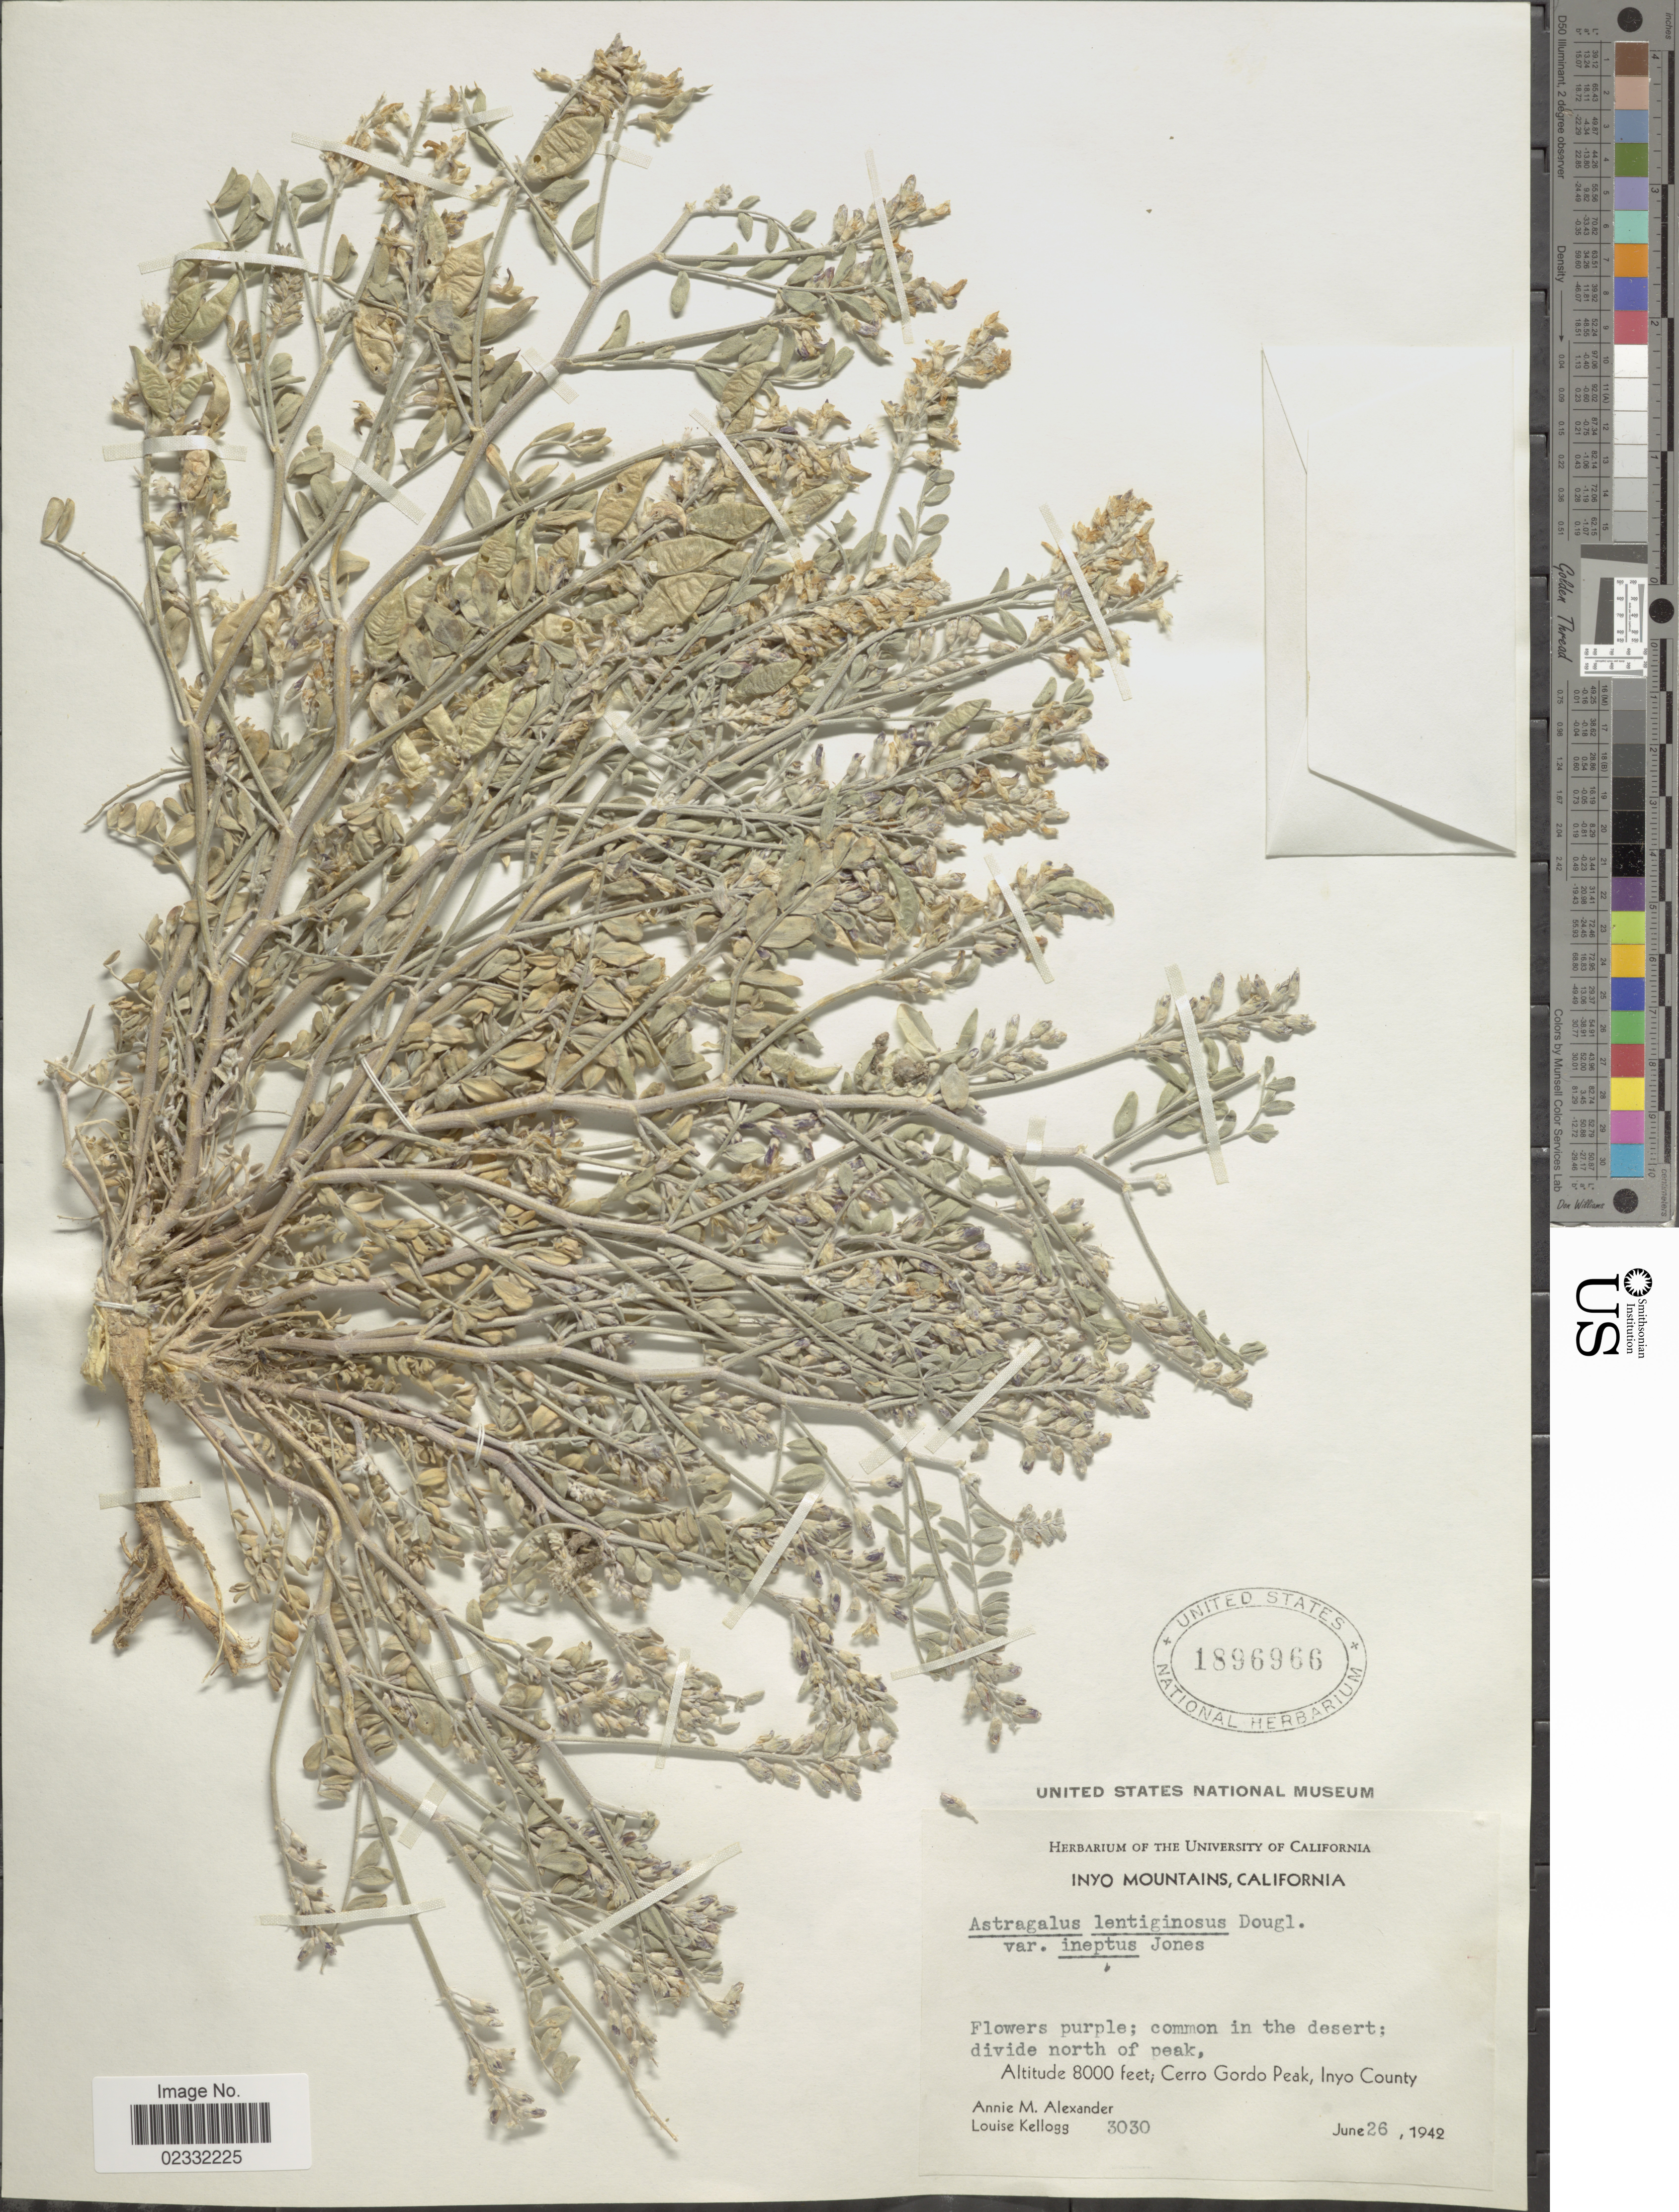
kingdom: Plantae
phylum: Tracheophyta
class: Magnoliopsida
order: Fabales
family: Fabaceae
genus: Astragalus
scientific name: Astragalus lentiginosus var. ineptus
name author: (A. Gray) M.E. Jones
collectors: A. M. Alexander & L. Kellogg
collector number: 3030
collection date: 1942-06-26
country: United States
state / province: California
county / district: Inyo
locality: Inyo Mountains, common in the desert; divide north of Peak, Cerro Gordo Peak, Inyo County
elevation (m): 2438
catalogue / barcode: US 1896966